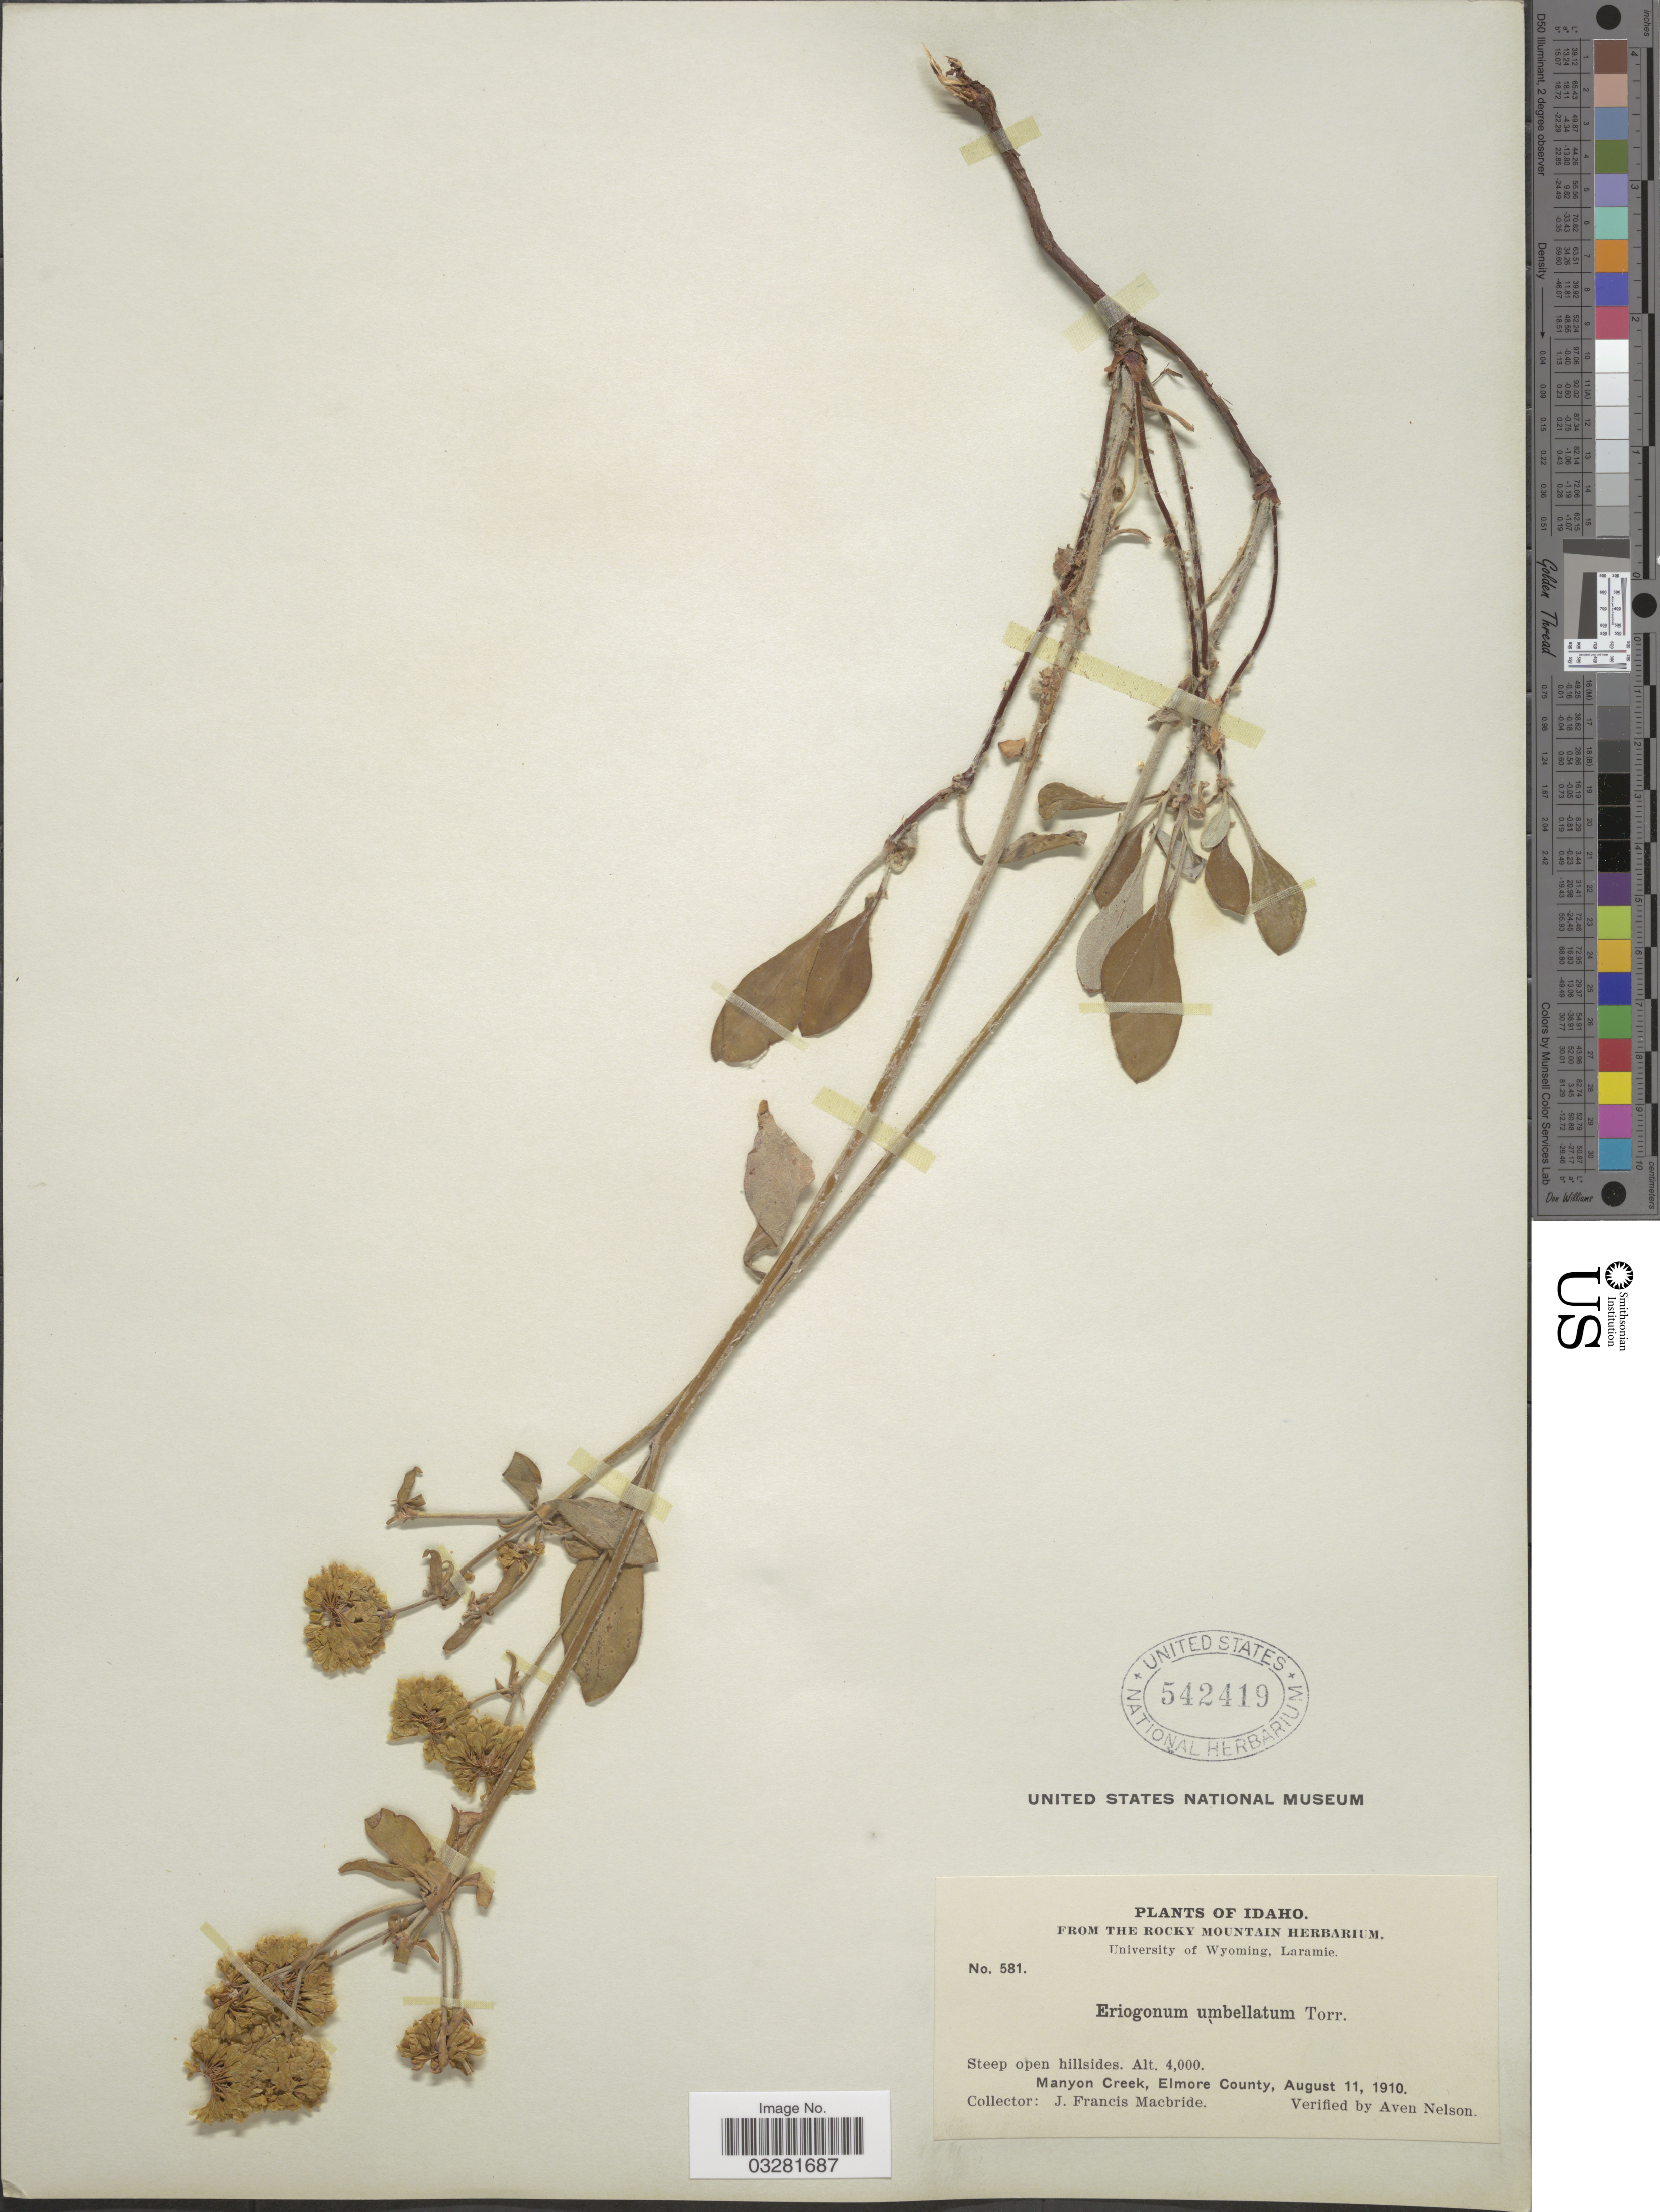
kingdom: Plantae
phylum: Tracheophyta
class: Magnoliopsida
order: Caryophyllales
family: Polygonaceae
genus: Eriogonum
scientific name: Eriogonum umbellatum var. stellatum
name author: (Benth.) M.E. Jones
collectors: J. F. Macbride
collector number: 581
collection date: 1910-08-11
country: United States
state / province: Idaho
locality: Manyon Creek, Elmore County.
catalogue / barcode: US 542419